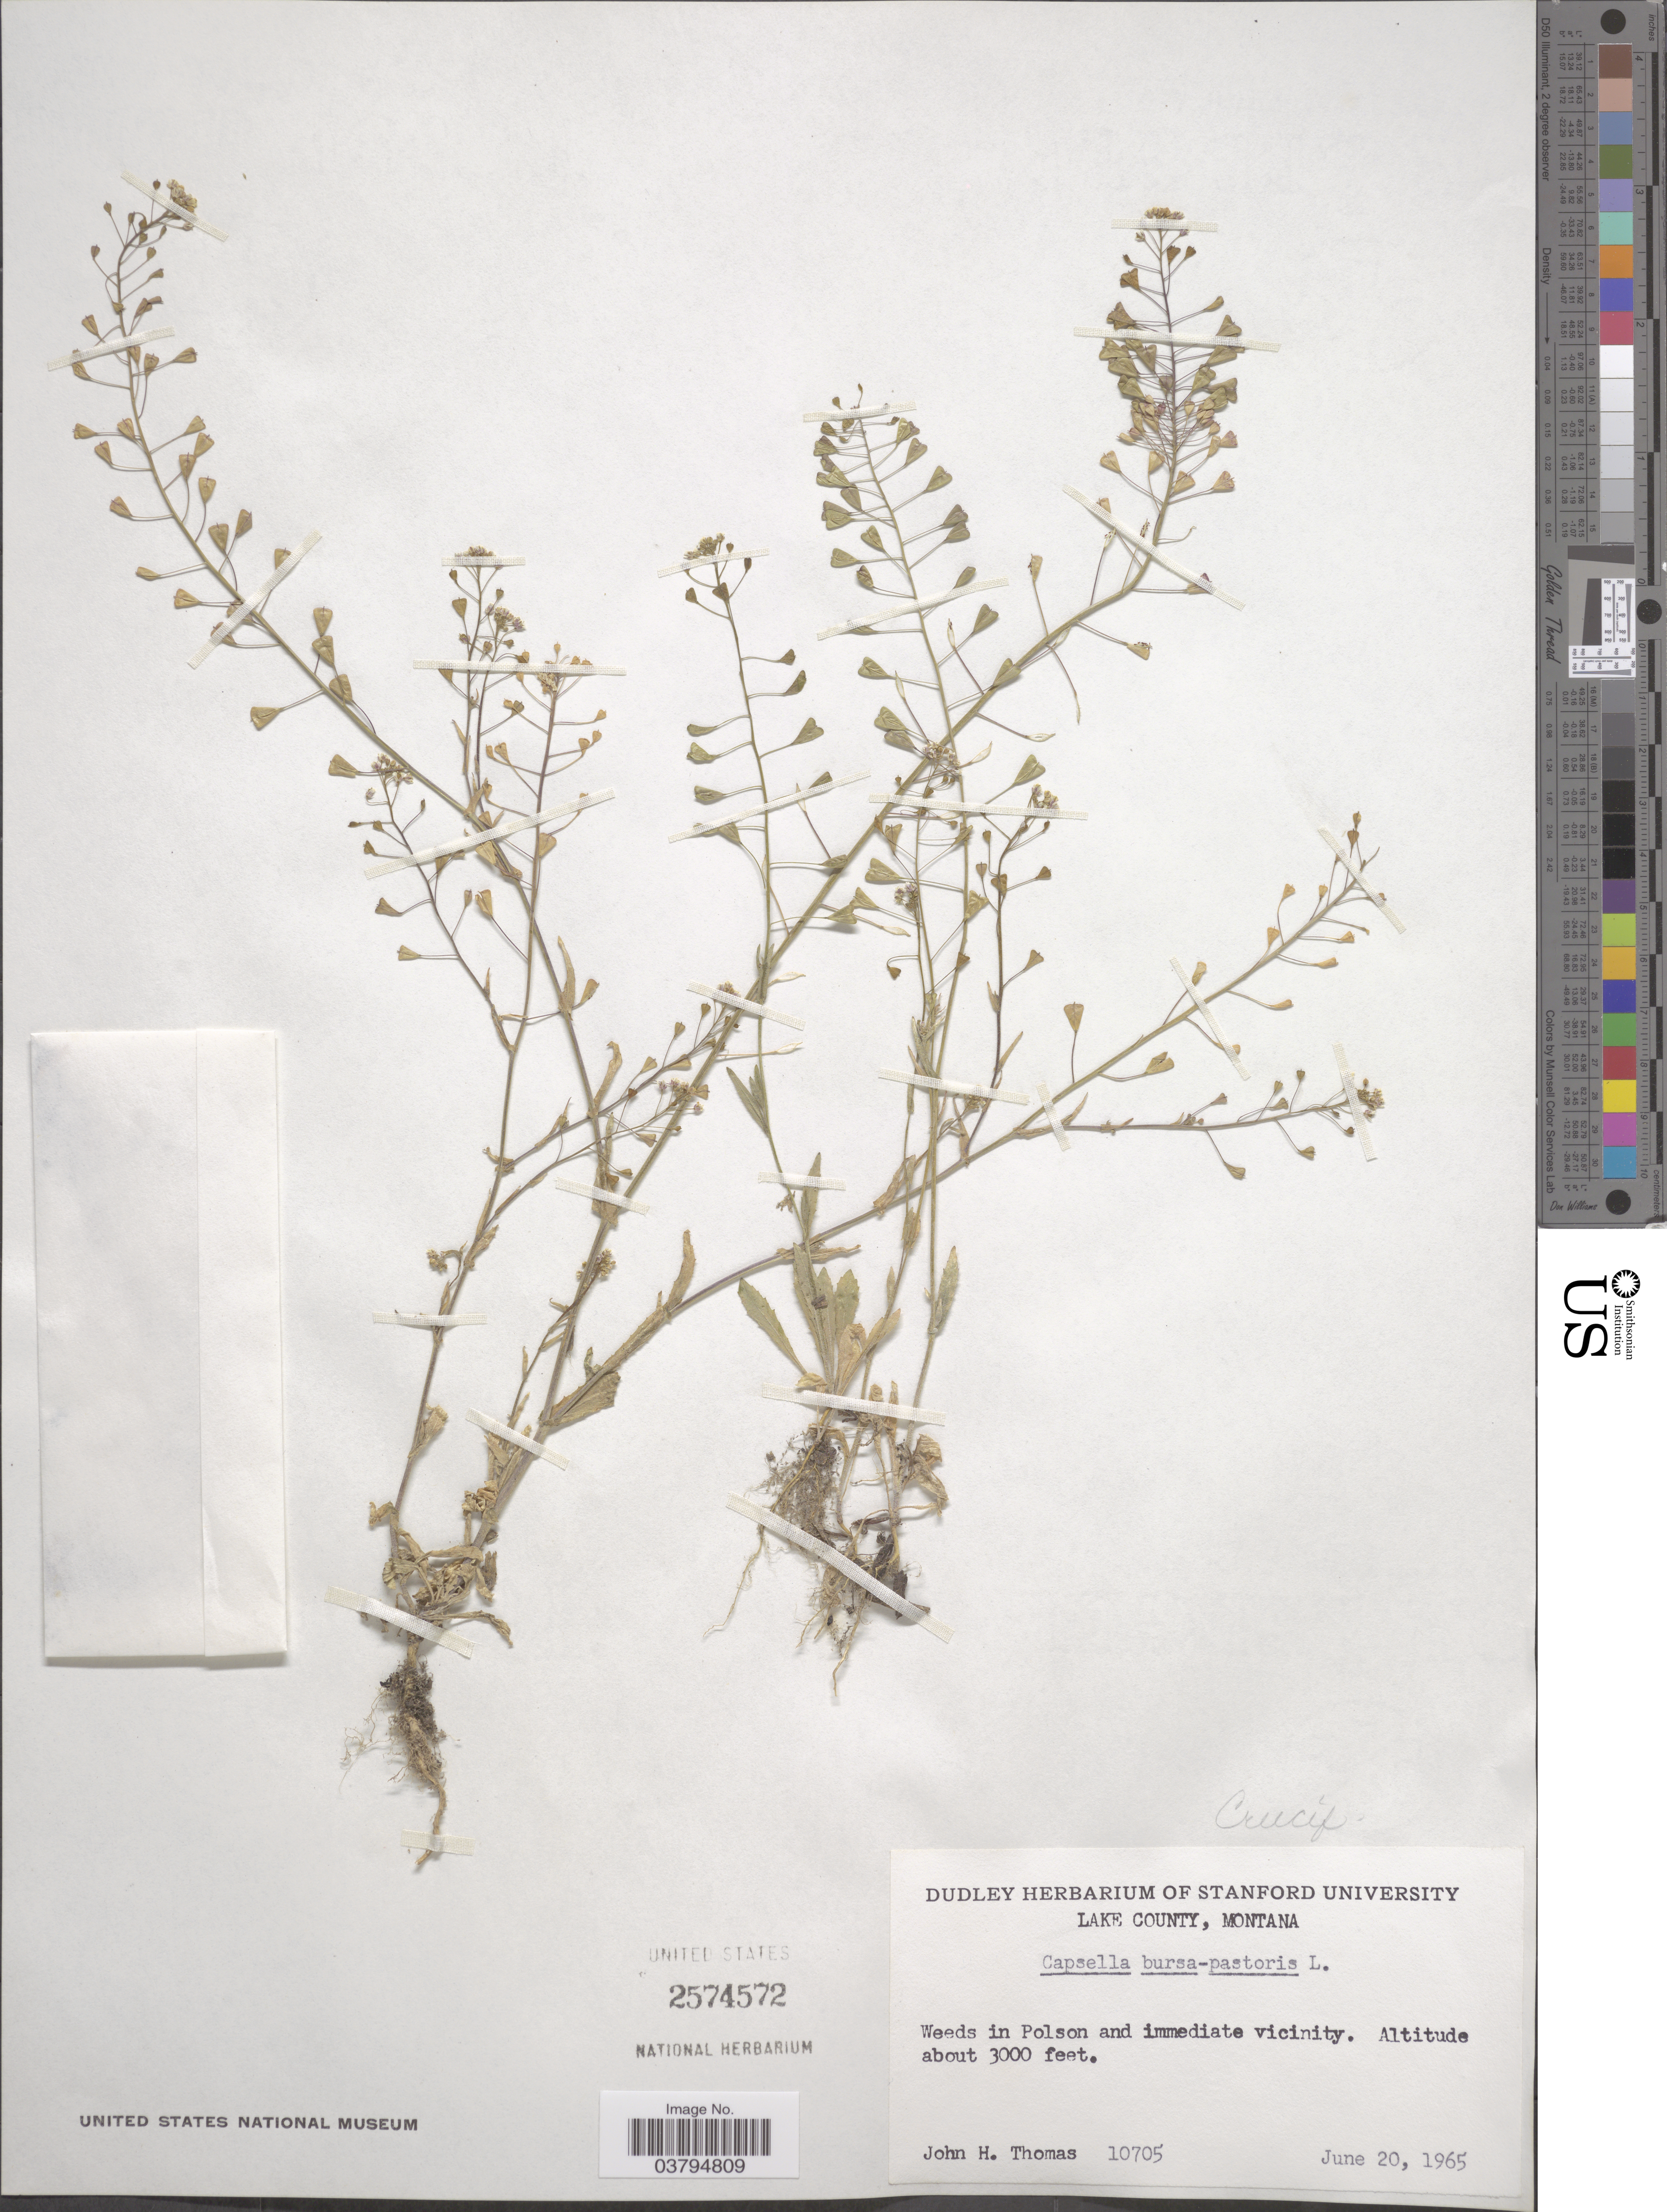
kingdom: Plantae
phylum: Tracheophyta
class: Magnoliopsida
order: Brassicales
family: Brassicaceae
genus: Capsella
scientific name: Capsella bursa-pastoris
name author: (L.) Medik.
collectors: J. H. Thomas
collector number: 10705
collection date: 1965-06-20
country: United States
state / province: Montana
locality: Lake County [unsure placement] Polson and immediate vicinity.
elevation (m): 914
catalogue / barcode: US 2574572